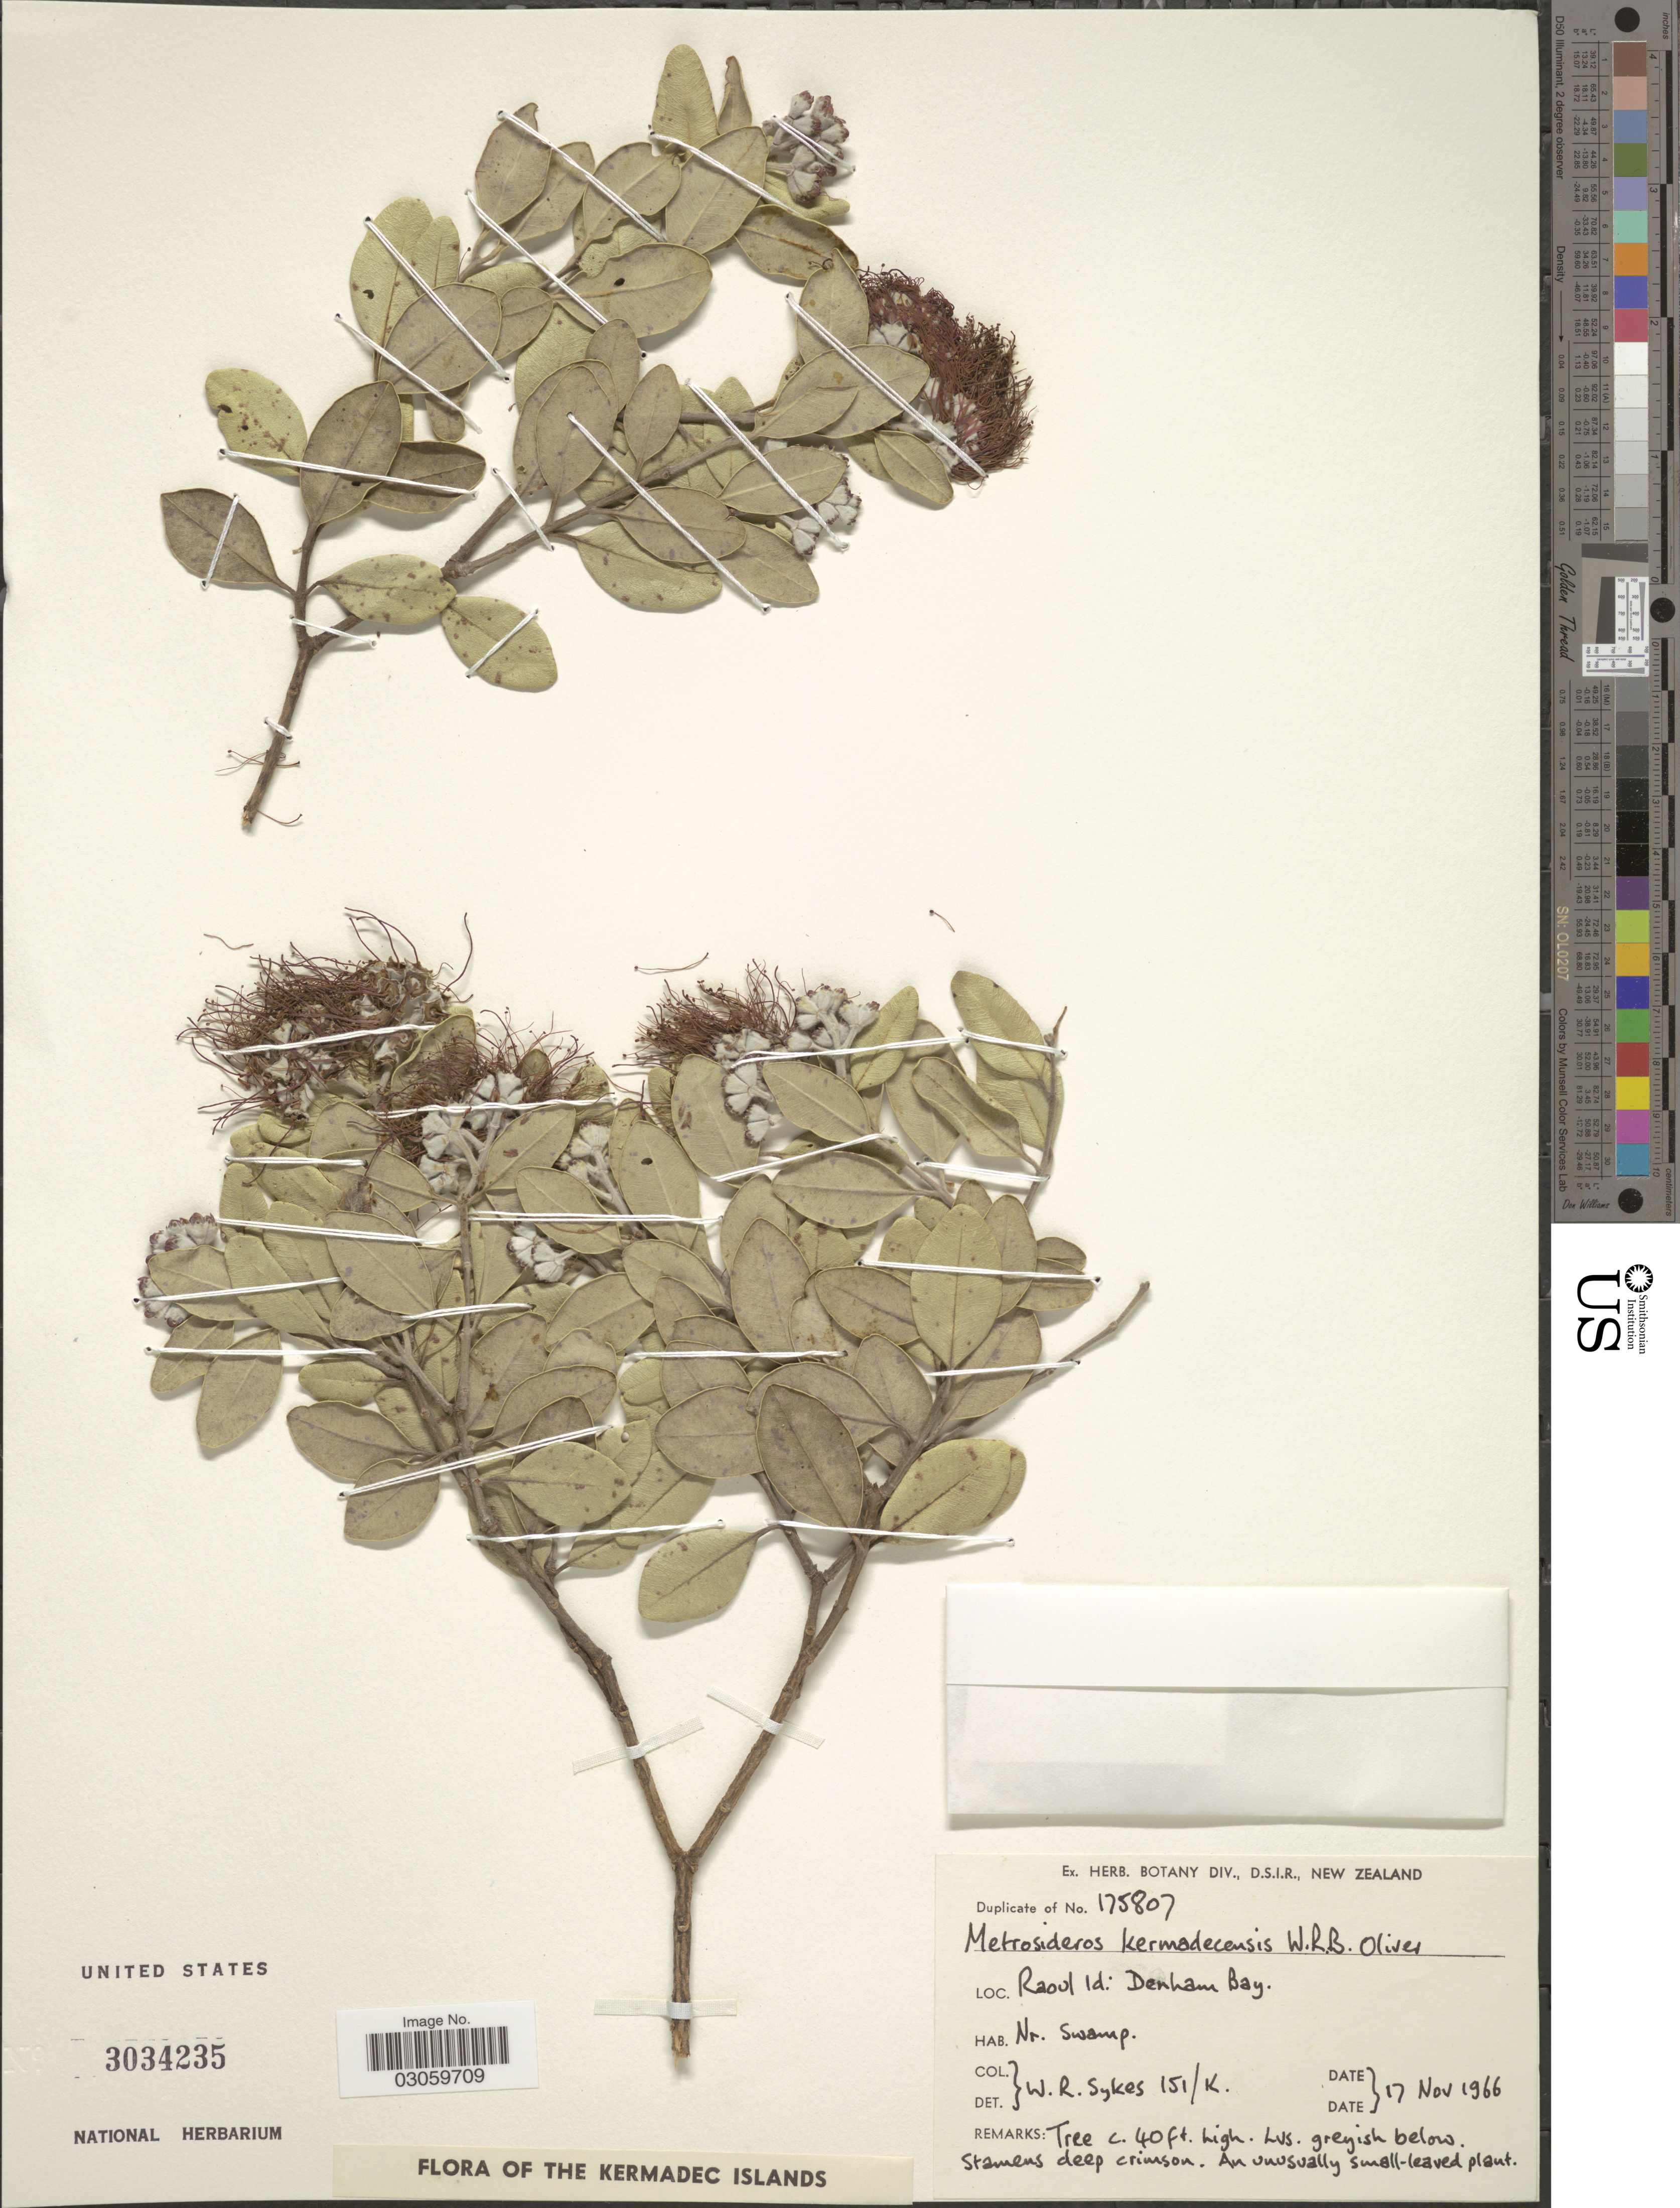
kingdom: Plantae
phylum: Tracheophyta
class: Magnoliopsida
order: Myrtales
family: Myrtaceae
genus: Metrosideros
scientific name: Metrosideros kermadecensis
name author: W.R.B. Oliv.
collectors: W. R. Sykes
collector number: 151/K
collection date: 1966-11-17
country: New Zealand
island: Raoul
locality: Kermadec Islands. Raoul Island: Denham Bay. Nr. swamp.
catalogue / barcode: US 3034235